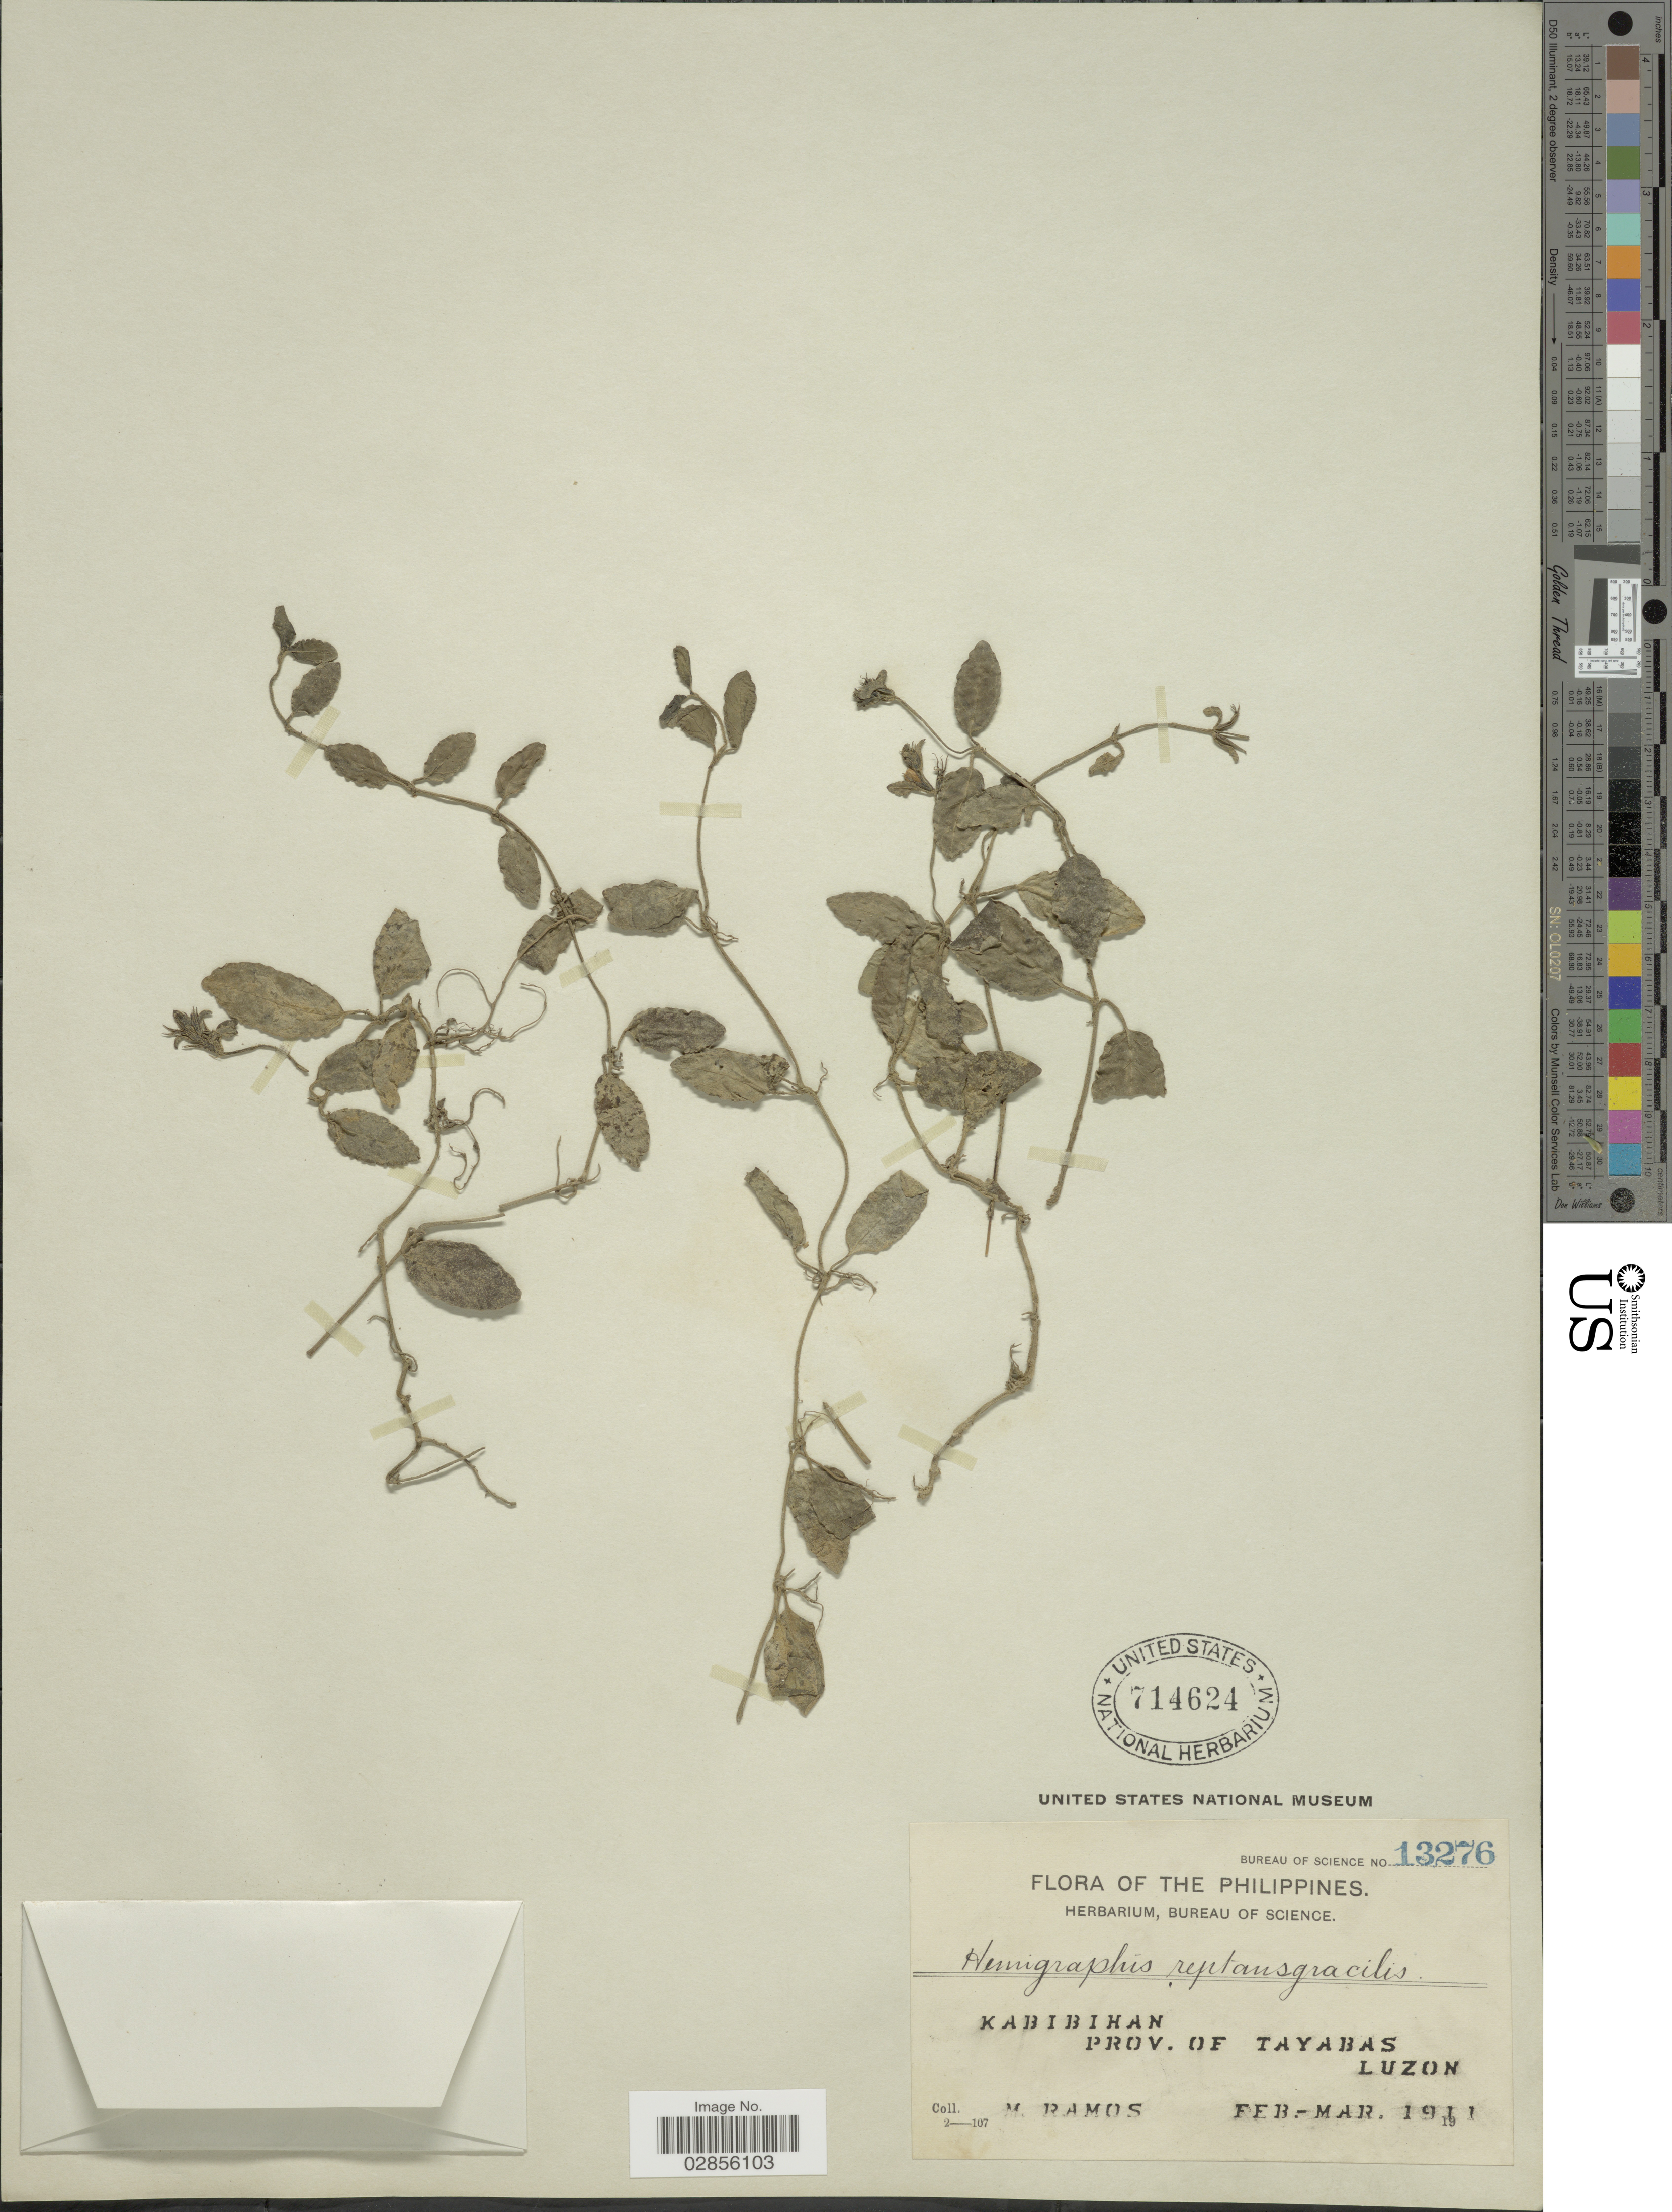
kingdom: Plantae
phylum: Tracheophyta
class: Magnoliopsida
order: Lamiales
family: Acanthaceae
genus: Hemigraphis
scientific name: Hemigraphis reptans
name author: (G. Forst.) T. Anderson ex Hemsl.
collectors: M. Ramos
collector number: Bureau of Science 13276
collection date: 1911-02/1911-03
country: Philippines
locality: Kabibihan. Prov. of Tayabas, Luzon.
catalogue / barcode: US 714624